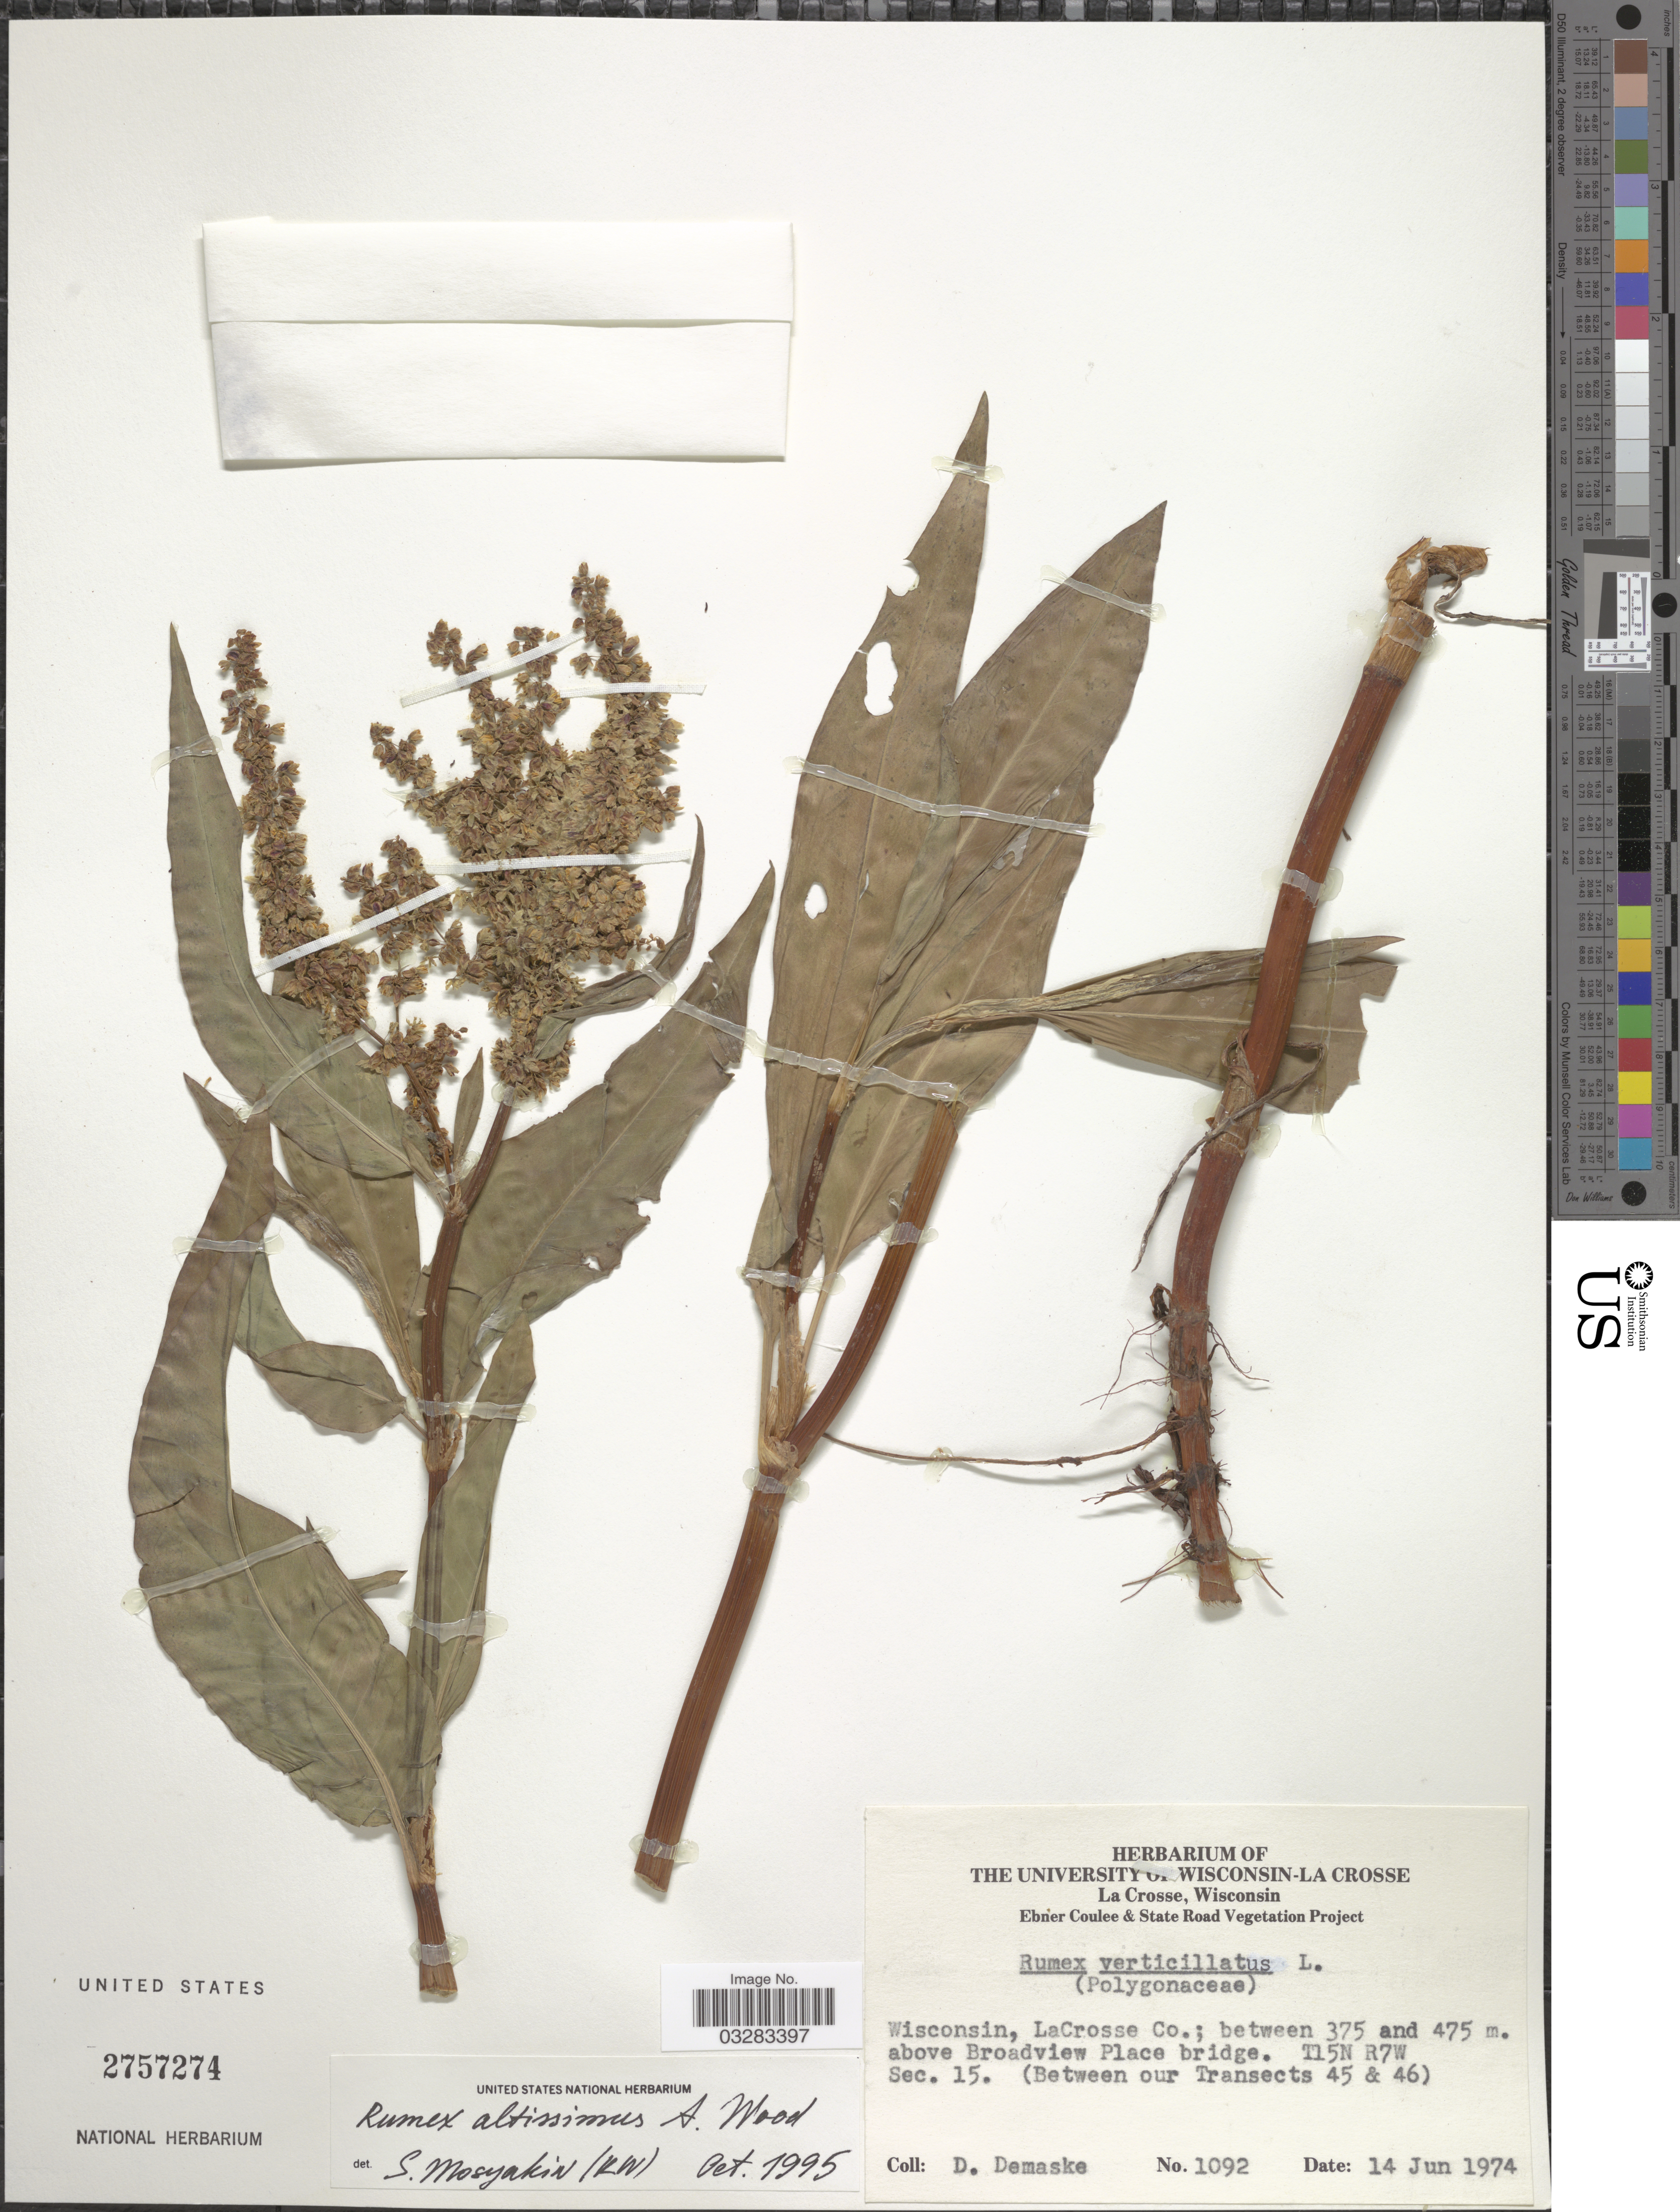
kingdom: Plantae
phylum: Tracheophyta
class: Magnoliopsida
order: Caryophyllales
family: Polygonaceae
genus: Rumex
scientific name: Rumex altissimus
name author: Alph. Wood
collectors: D. Demaske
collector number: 1092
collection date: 1974-06-14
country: United States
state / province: Wisconsin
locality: LaCrosse Co.; between 375 and 475 m. above Broadview Place bridge. T15N R7W Sec, 15. (Between our Transects 45 & 46).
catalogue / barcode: US 2757274